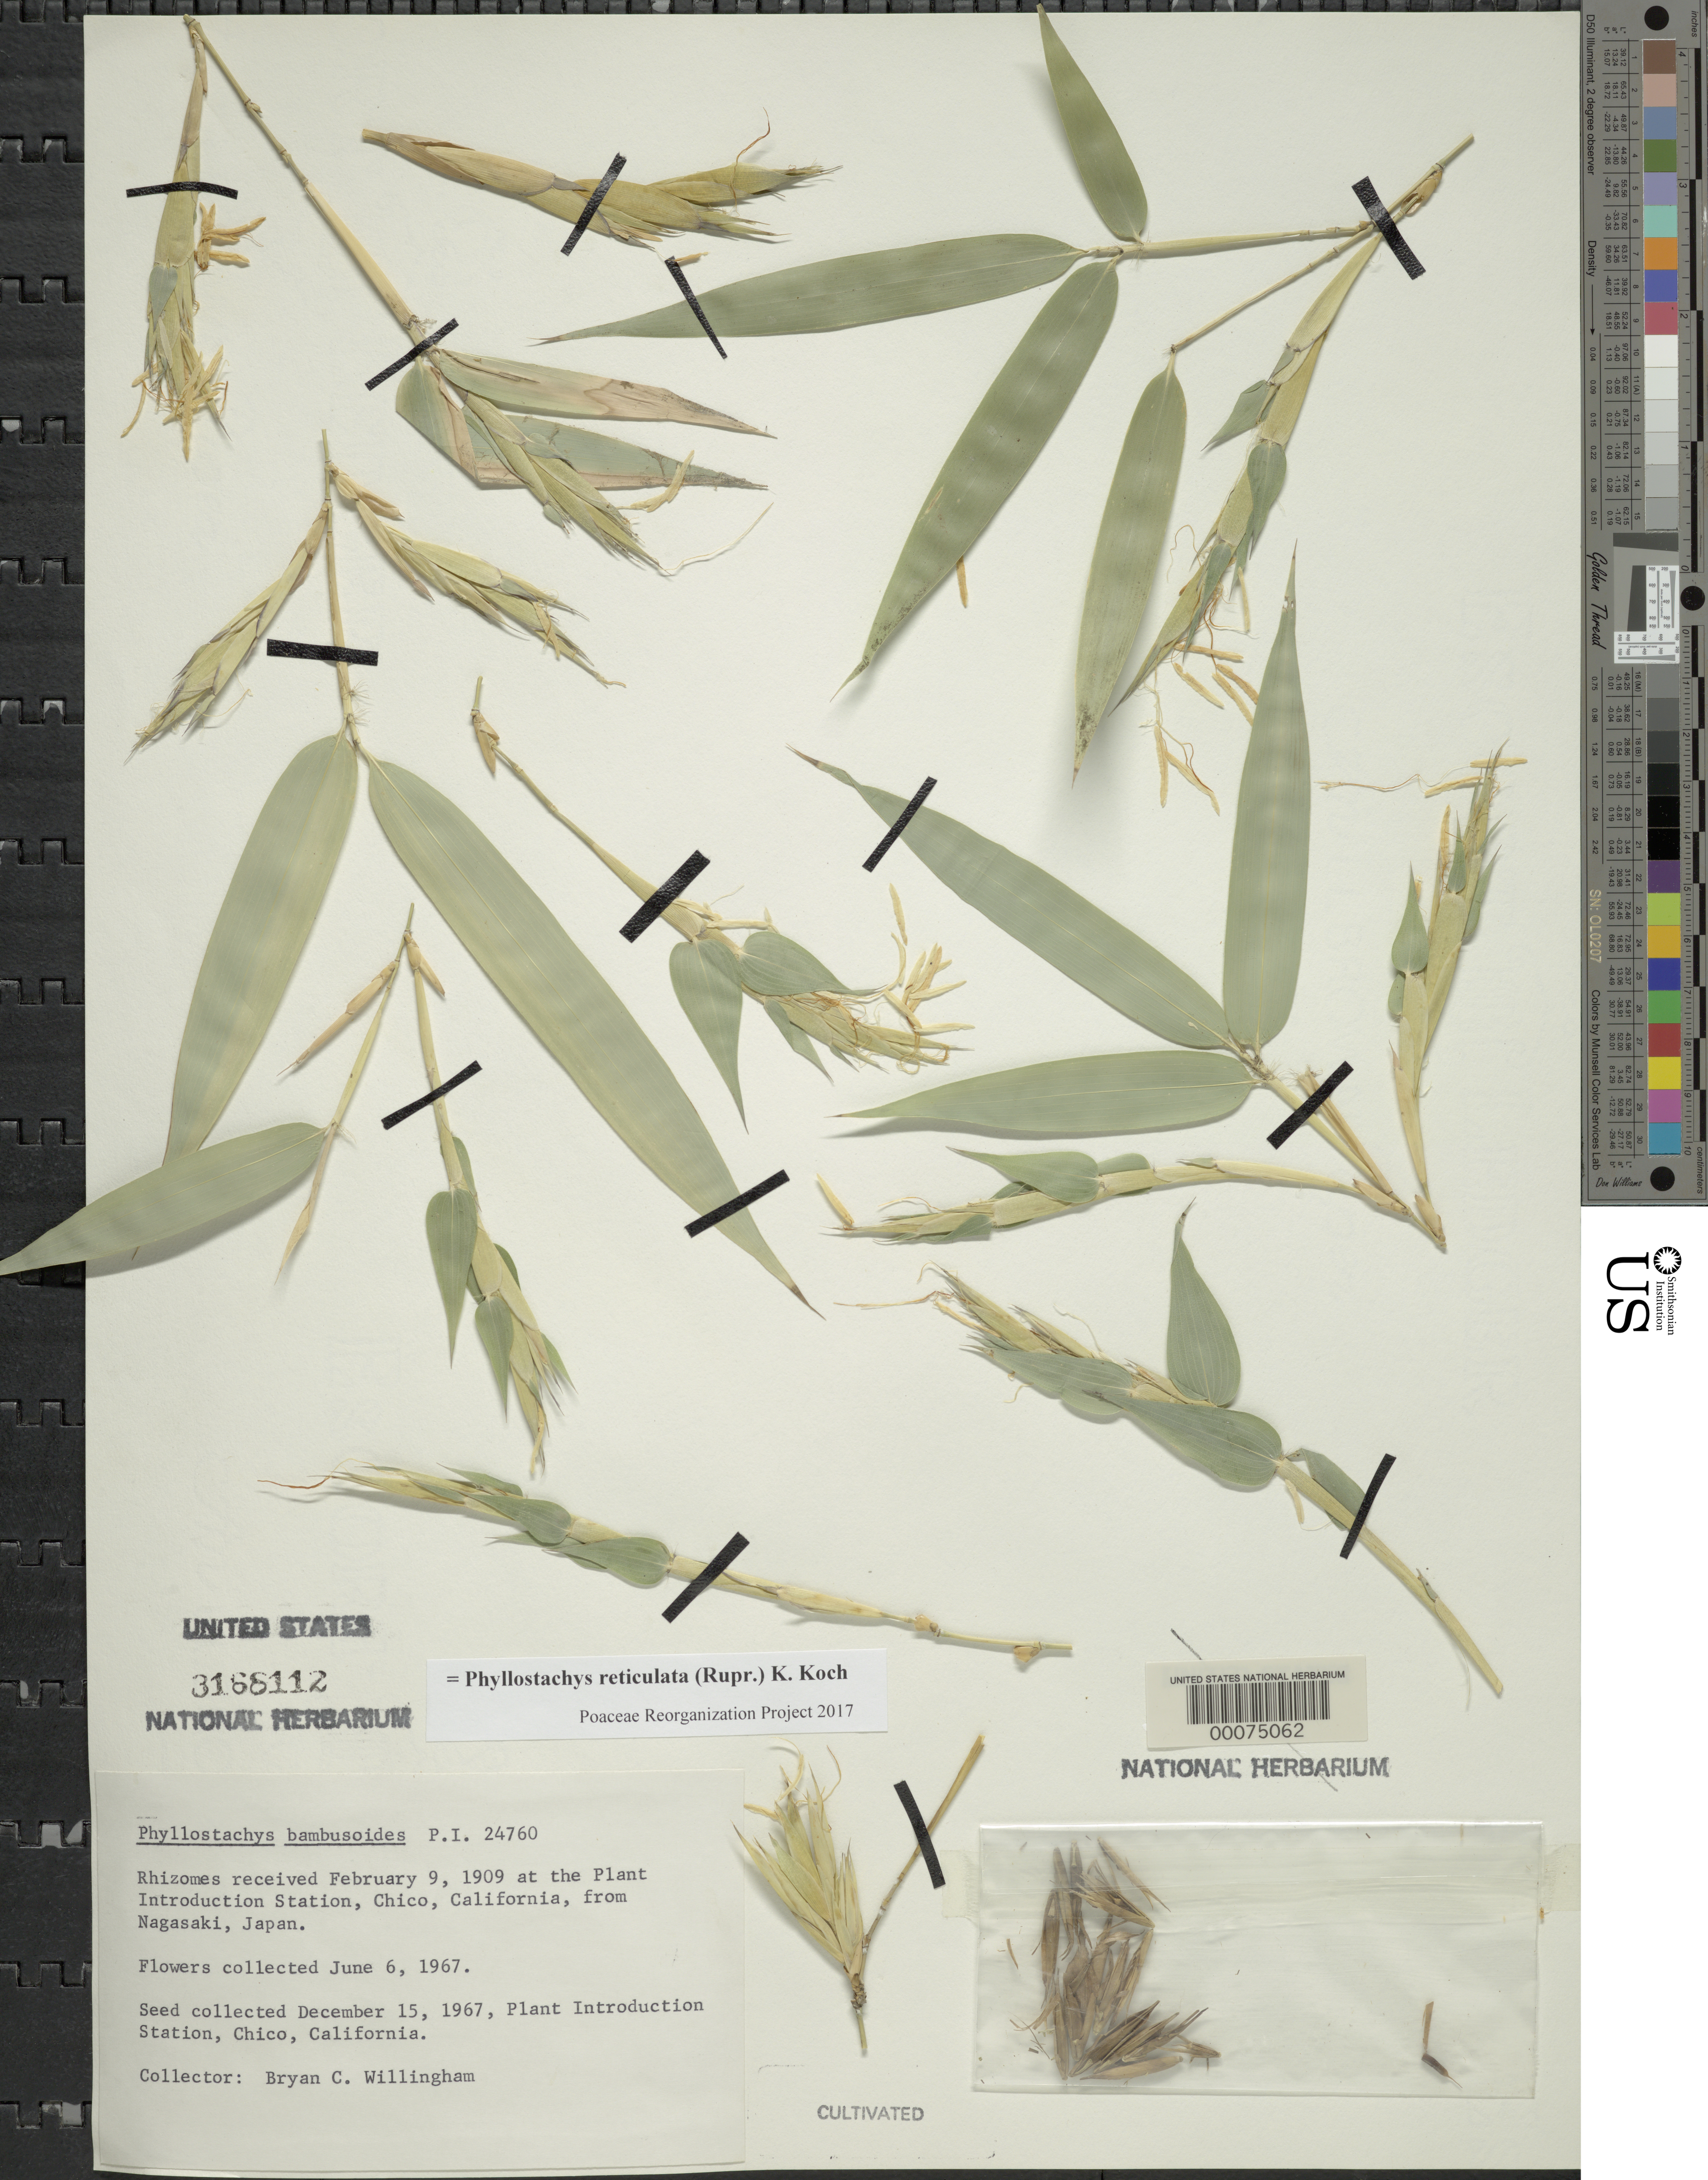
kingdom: Plantae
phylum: Tracheophyta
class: Liliopsida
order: Poales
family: Poaceae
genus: Phyllostachys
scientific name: Phyllostachys reticulata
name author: (Rupr.) K. Koch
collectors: B. Willingham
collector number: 24760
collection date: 1967-06-06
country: United States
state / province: California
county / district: Butte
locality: Plant Introduction Station, Chico.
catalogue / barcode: US 3168112